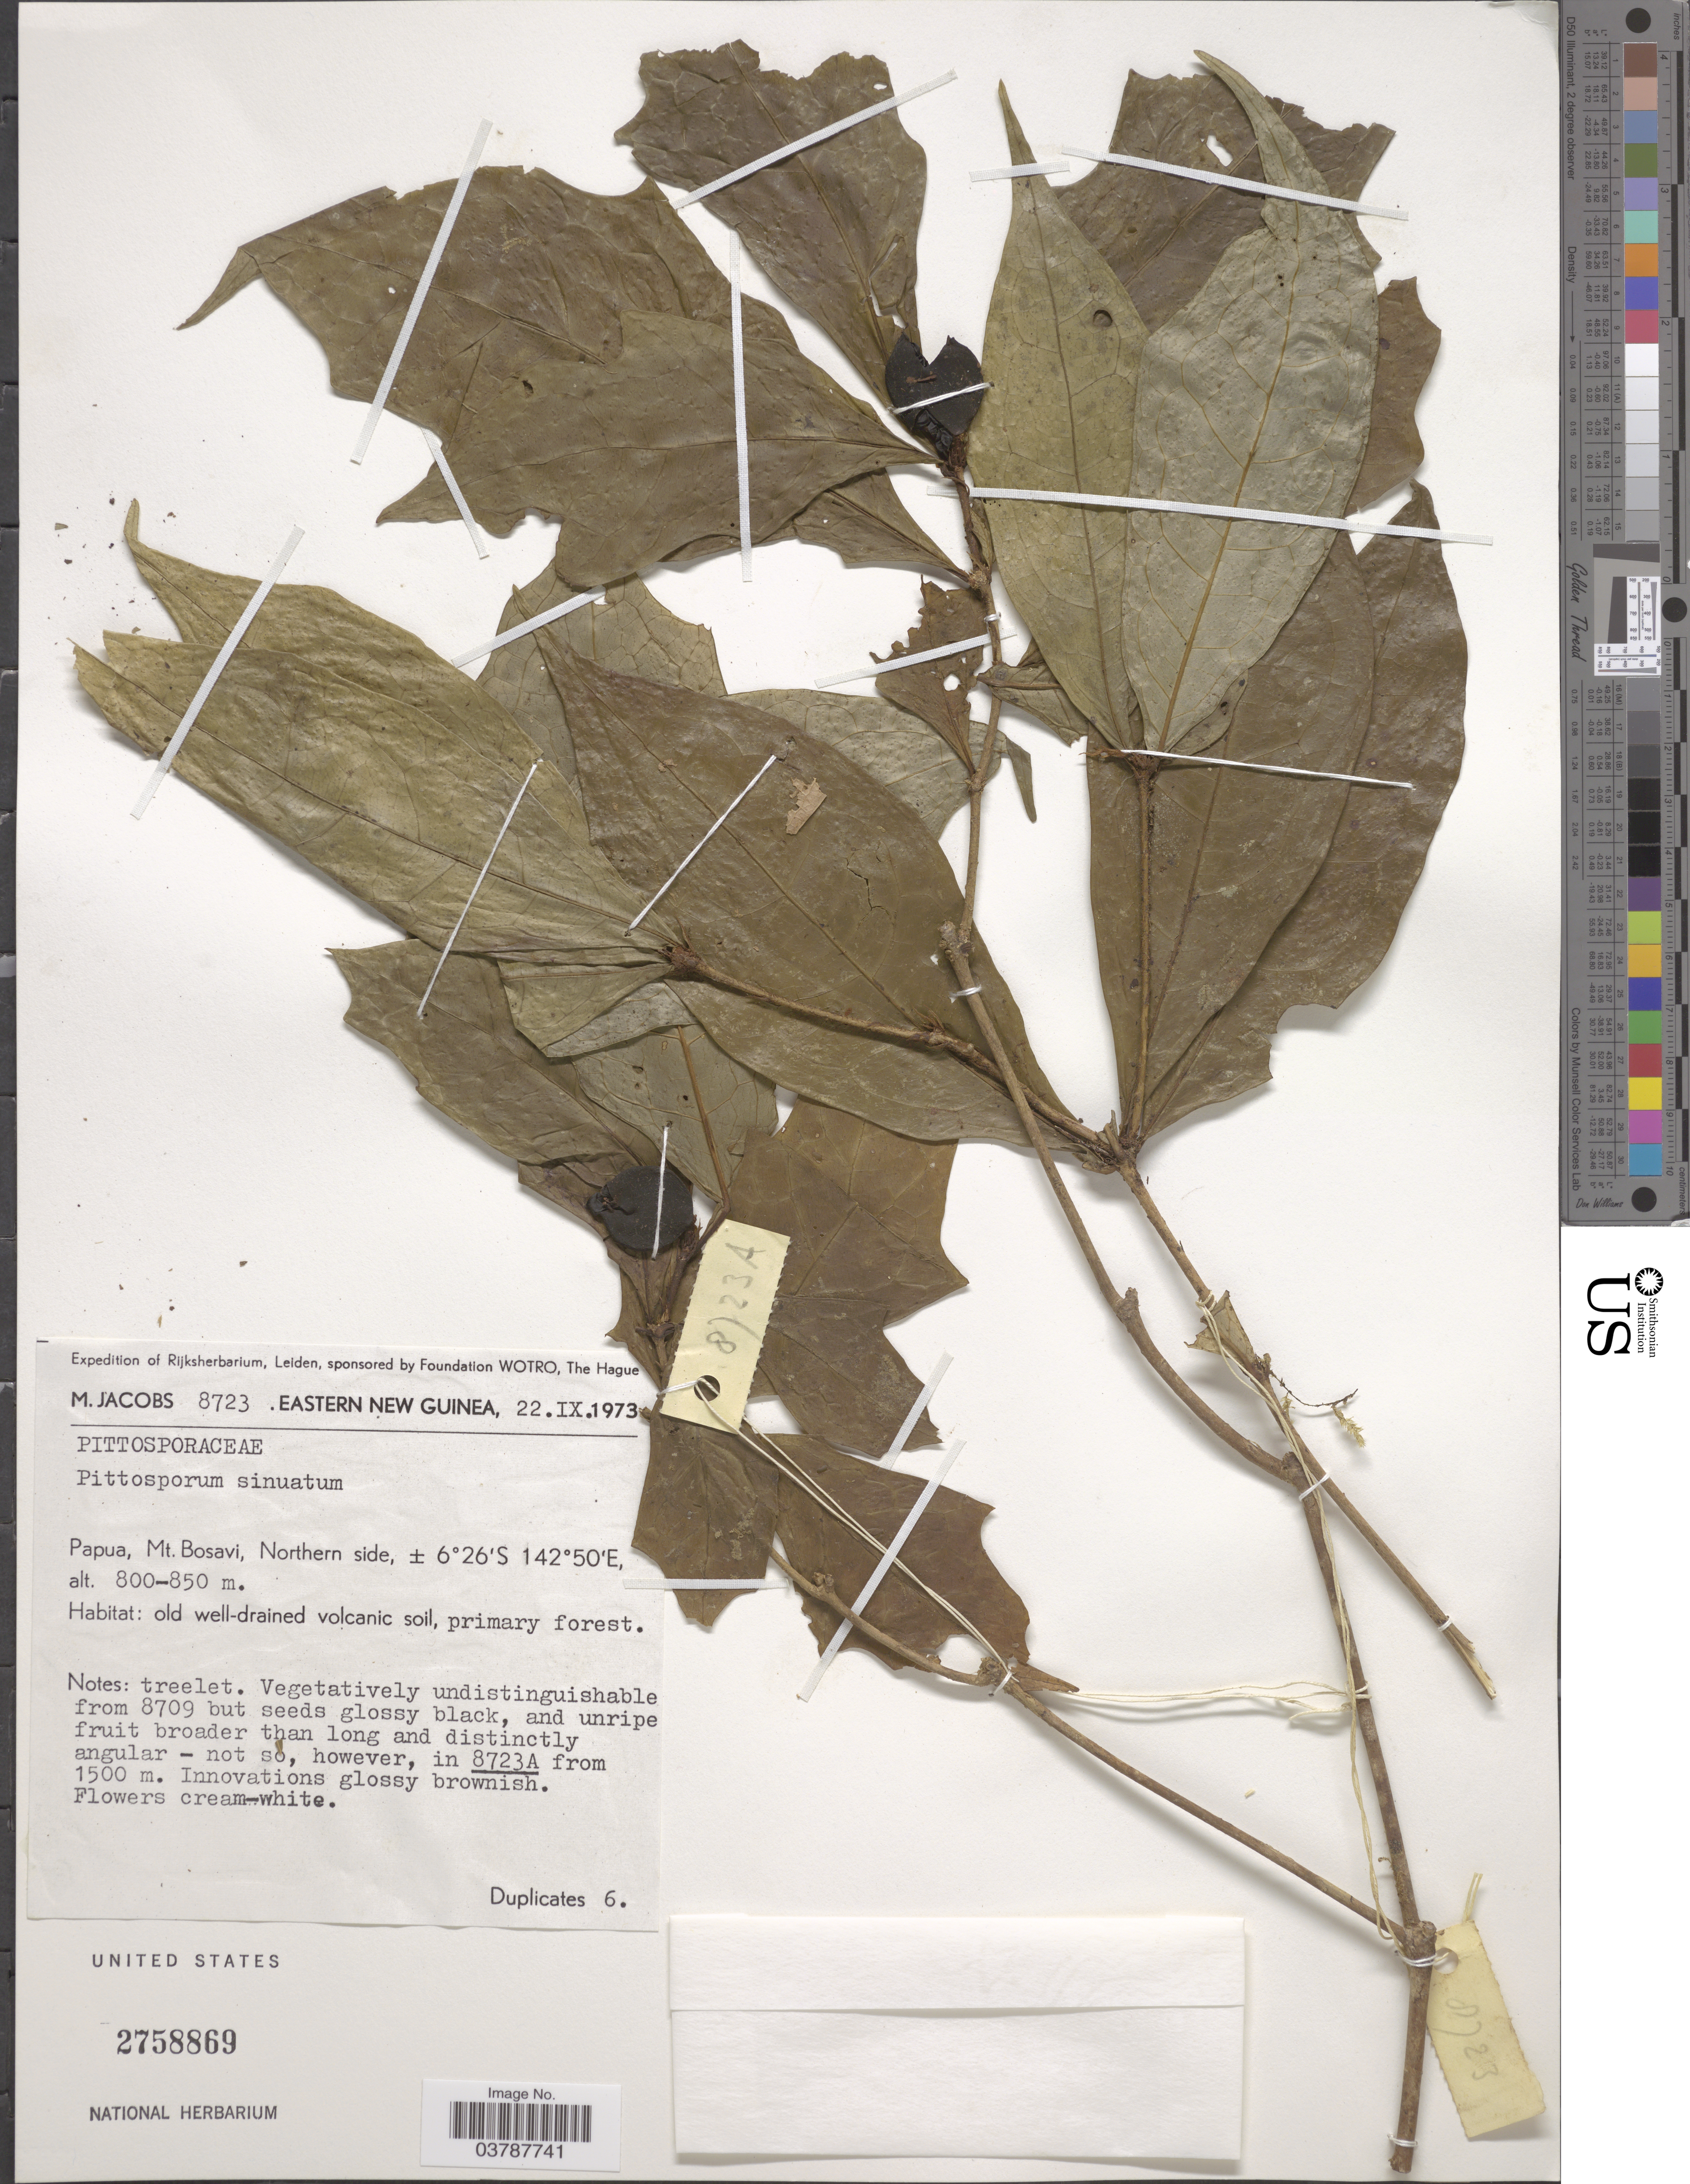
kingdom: Plantae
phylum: Tracheophyta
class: Magnoliopsida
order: Apiales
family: Pittosporaceae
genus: Pittosporum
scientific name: Pittosporum sinuatum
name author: Blume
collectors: M. Jacobs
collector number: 8723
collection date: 1973-09-22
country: Papua New Guinea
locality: Eastern New Guinea. Mt. Bosavi, Northern side.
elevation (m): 800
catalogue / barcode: US 2758869